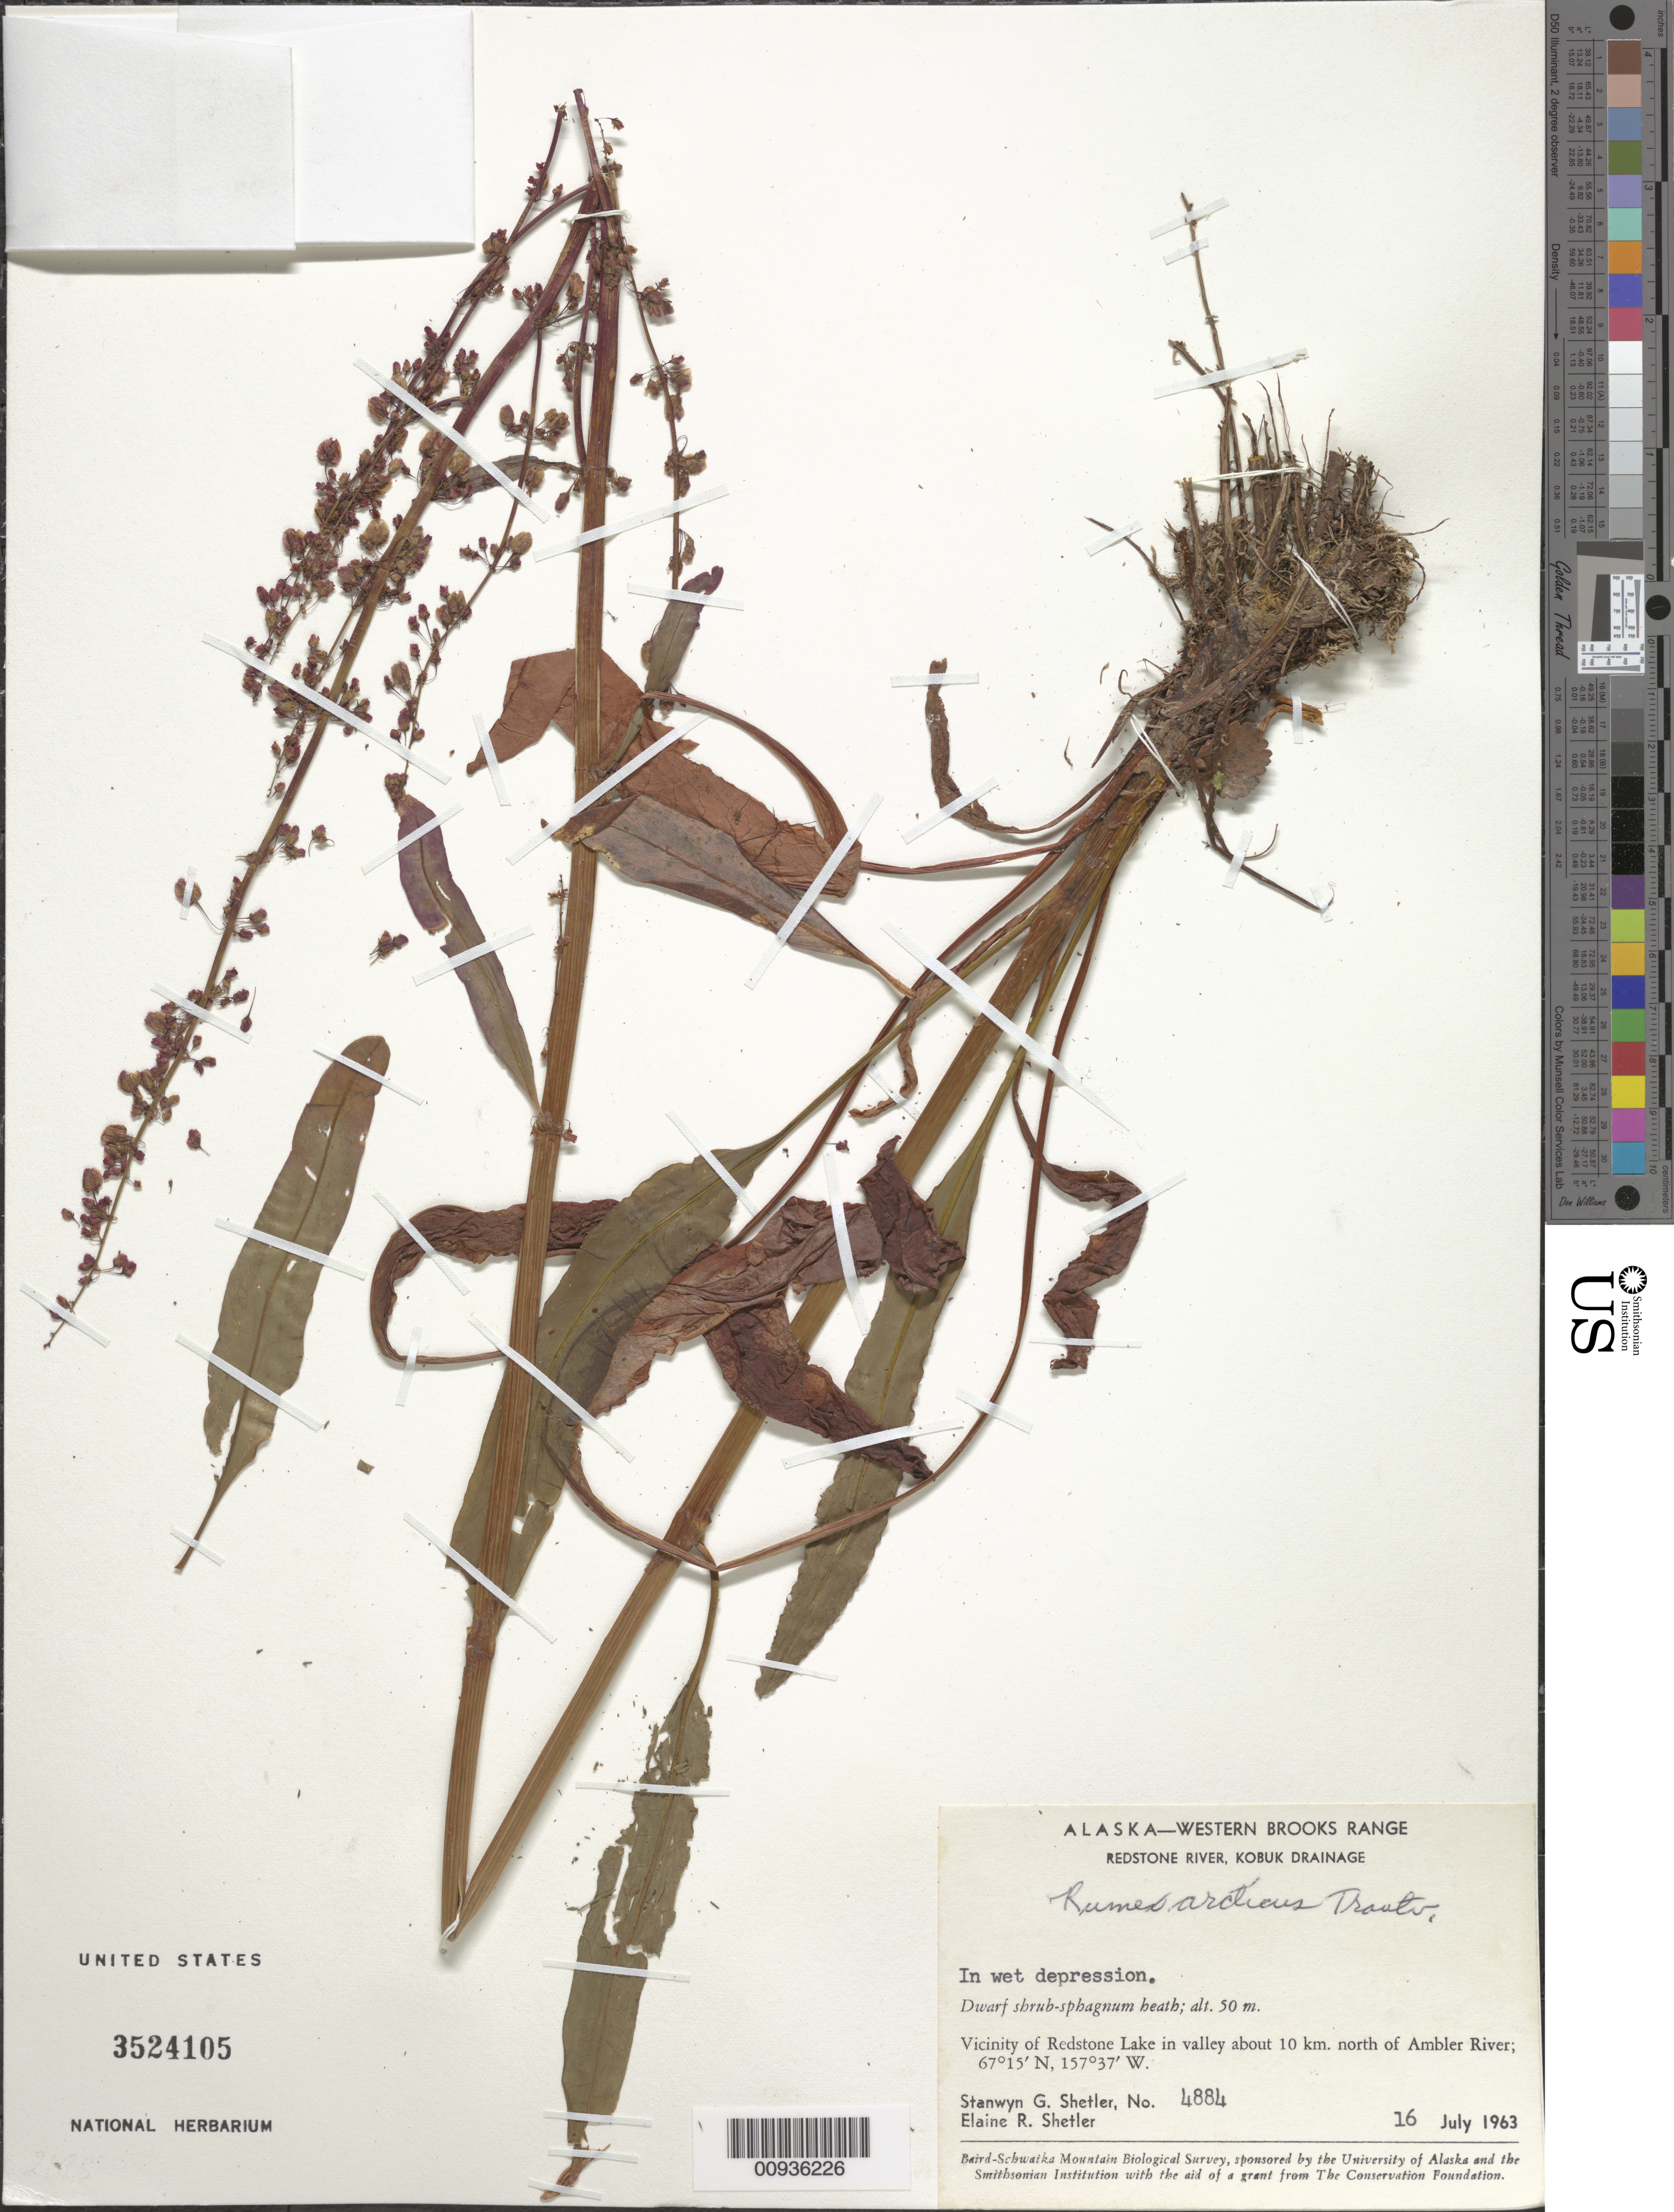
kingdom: Plantae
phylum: Tracheophyta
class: Magnoliopsida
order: Caryophyllales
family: Polygonaceae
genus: Rumex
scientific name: Rumex arcticus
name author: Trautv.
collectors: S. Shetler & E. R. Shetler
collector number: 4884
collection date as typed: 16 Jul 1963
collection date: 1963-07-16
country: United States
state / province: Alaska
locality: Vicinity of Redstone Lake in valley about 10 km. north of Ambler River. Western Brooks Range, Redstone River, Kobuk Drainage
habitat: Dwarf shrub-sphagnum heath.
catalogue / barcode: US 3524105